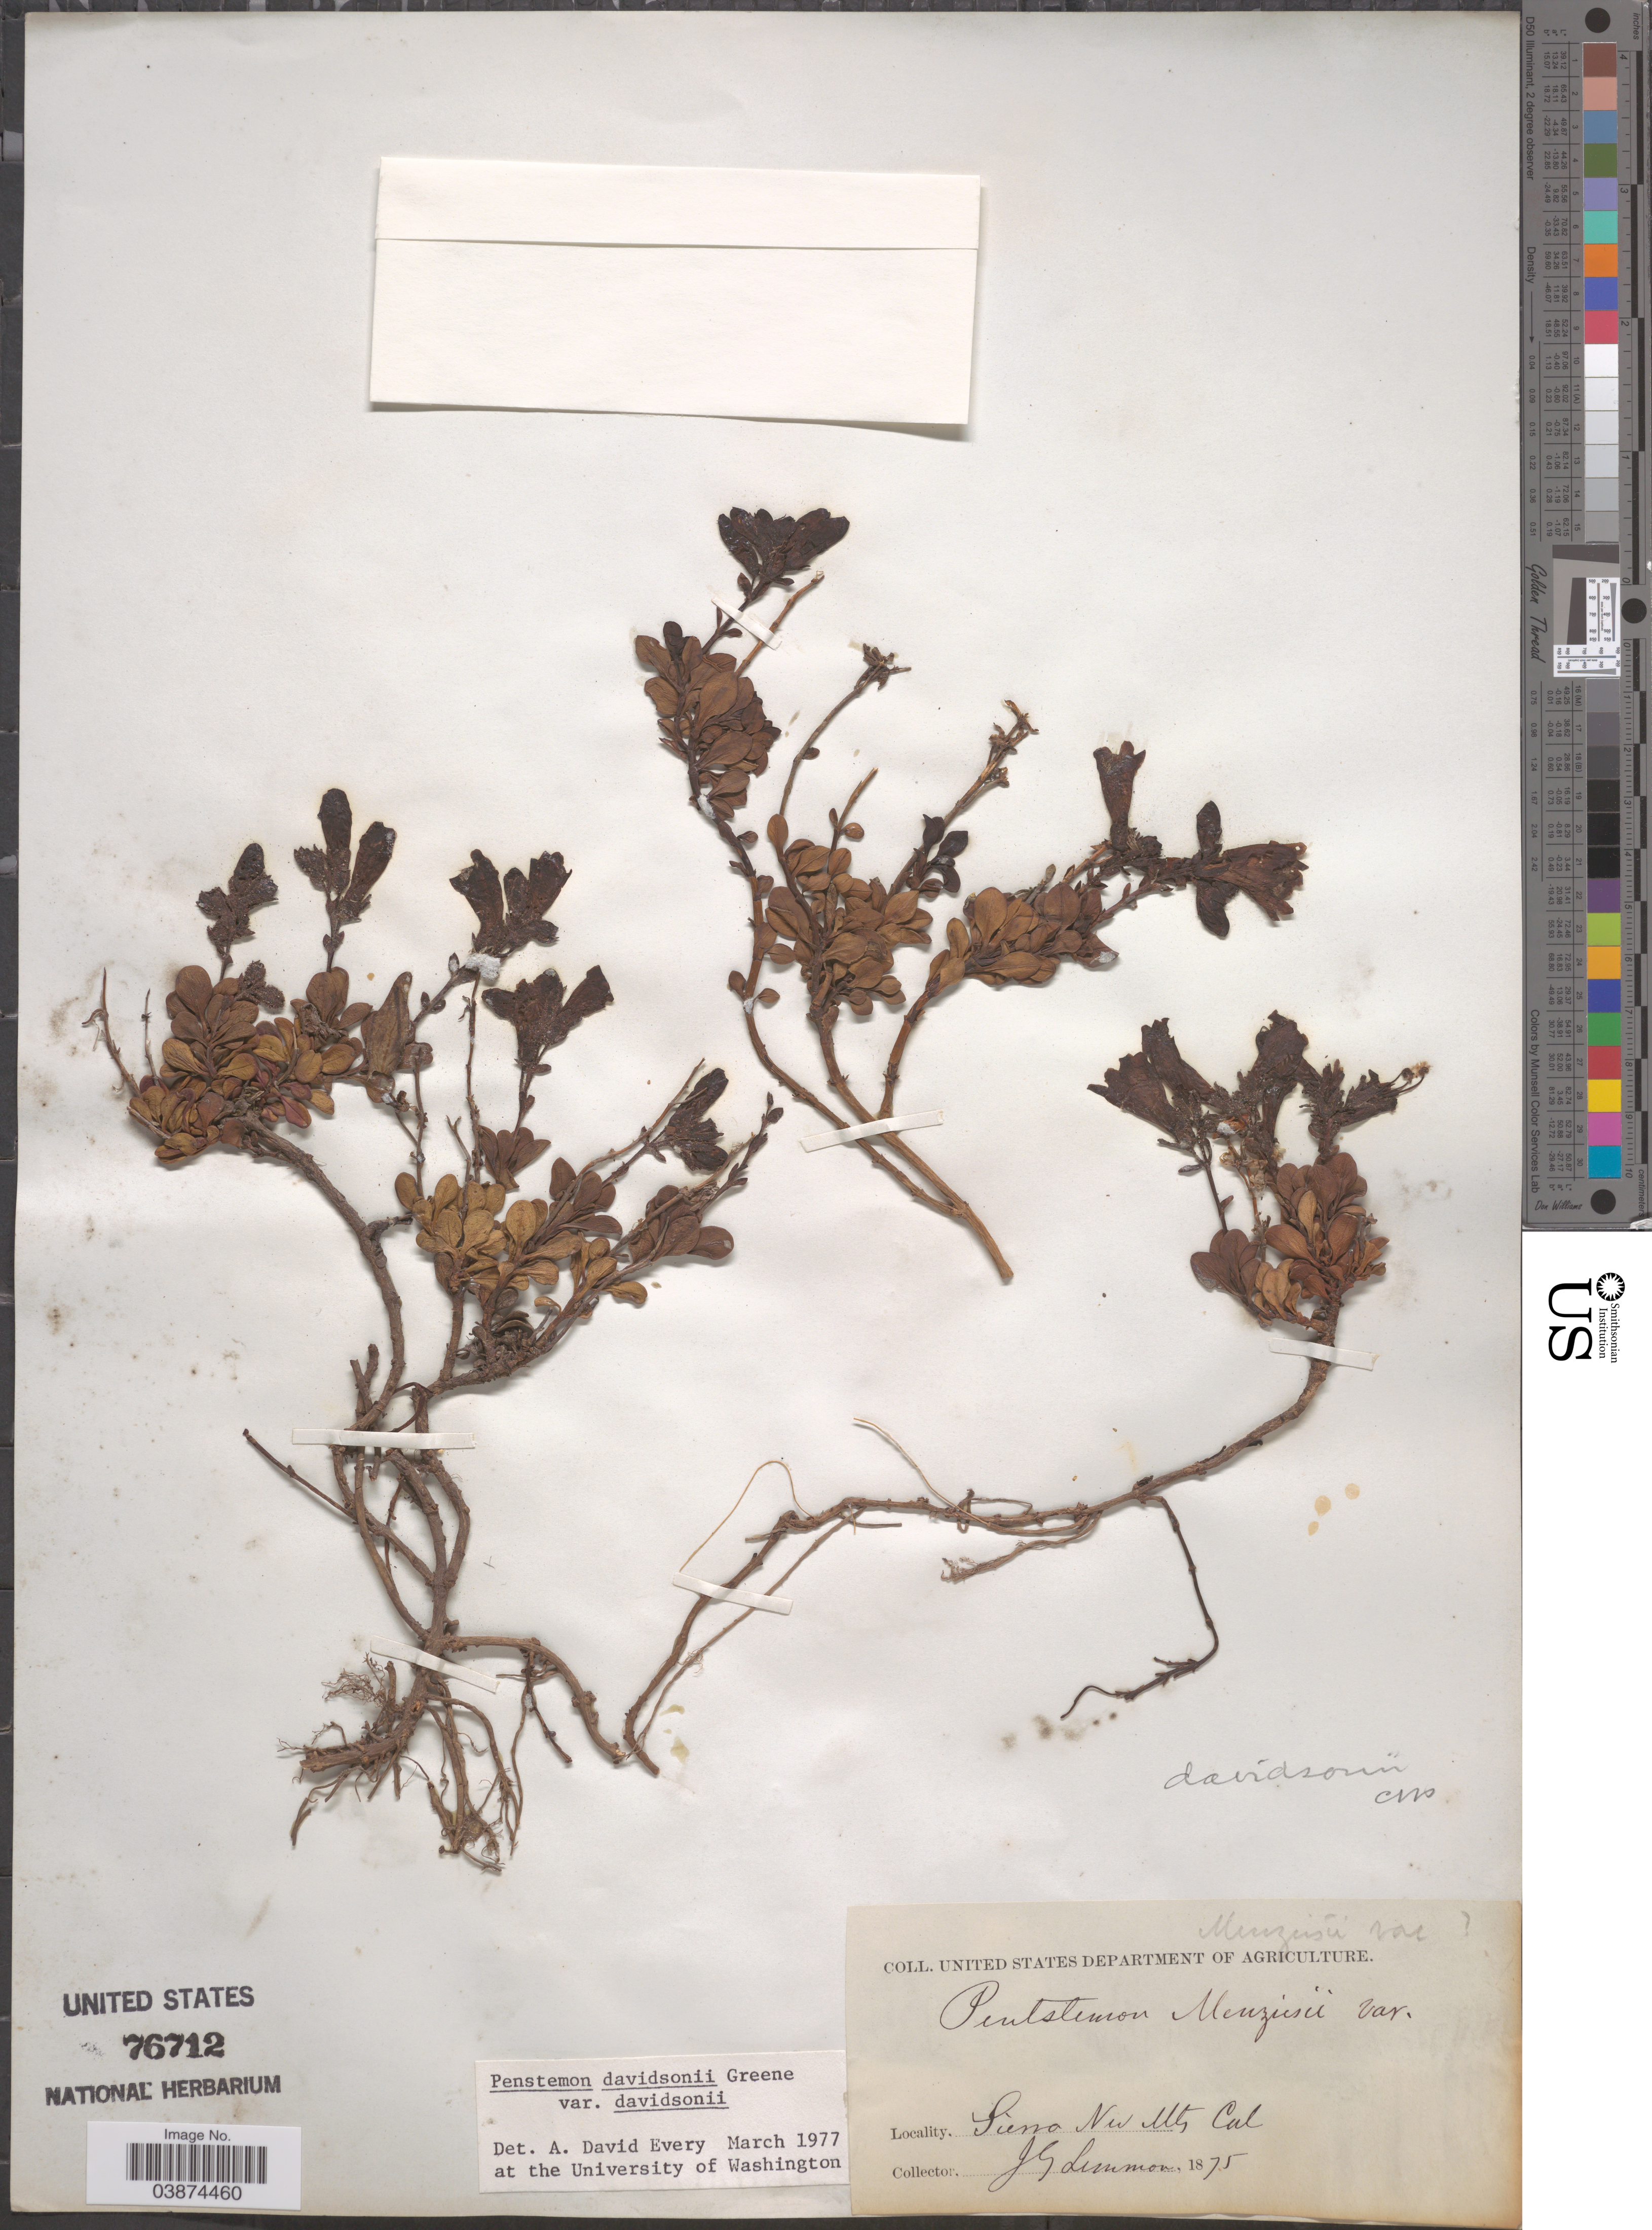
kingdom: Plantae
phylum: Tracheophyta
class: Magnoliopsida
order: Lamiales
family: Plantaginaceae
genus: Penstemon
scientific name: Penstemon davidsonii var. davidsonii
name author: Greene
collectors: J. Lemmon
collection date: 1875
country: United States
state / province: California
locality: Sierra Nev Mts.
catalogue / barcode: US 76712